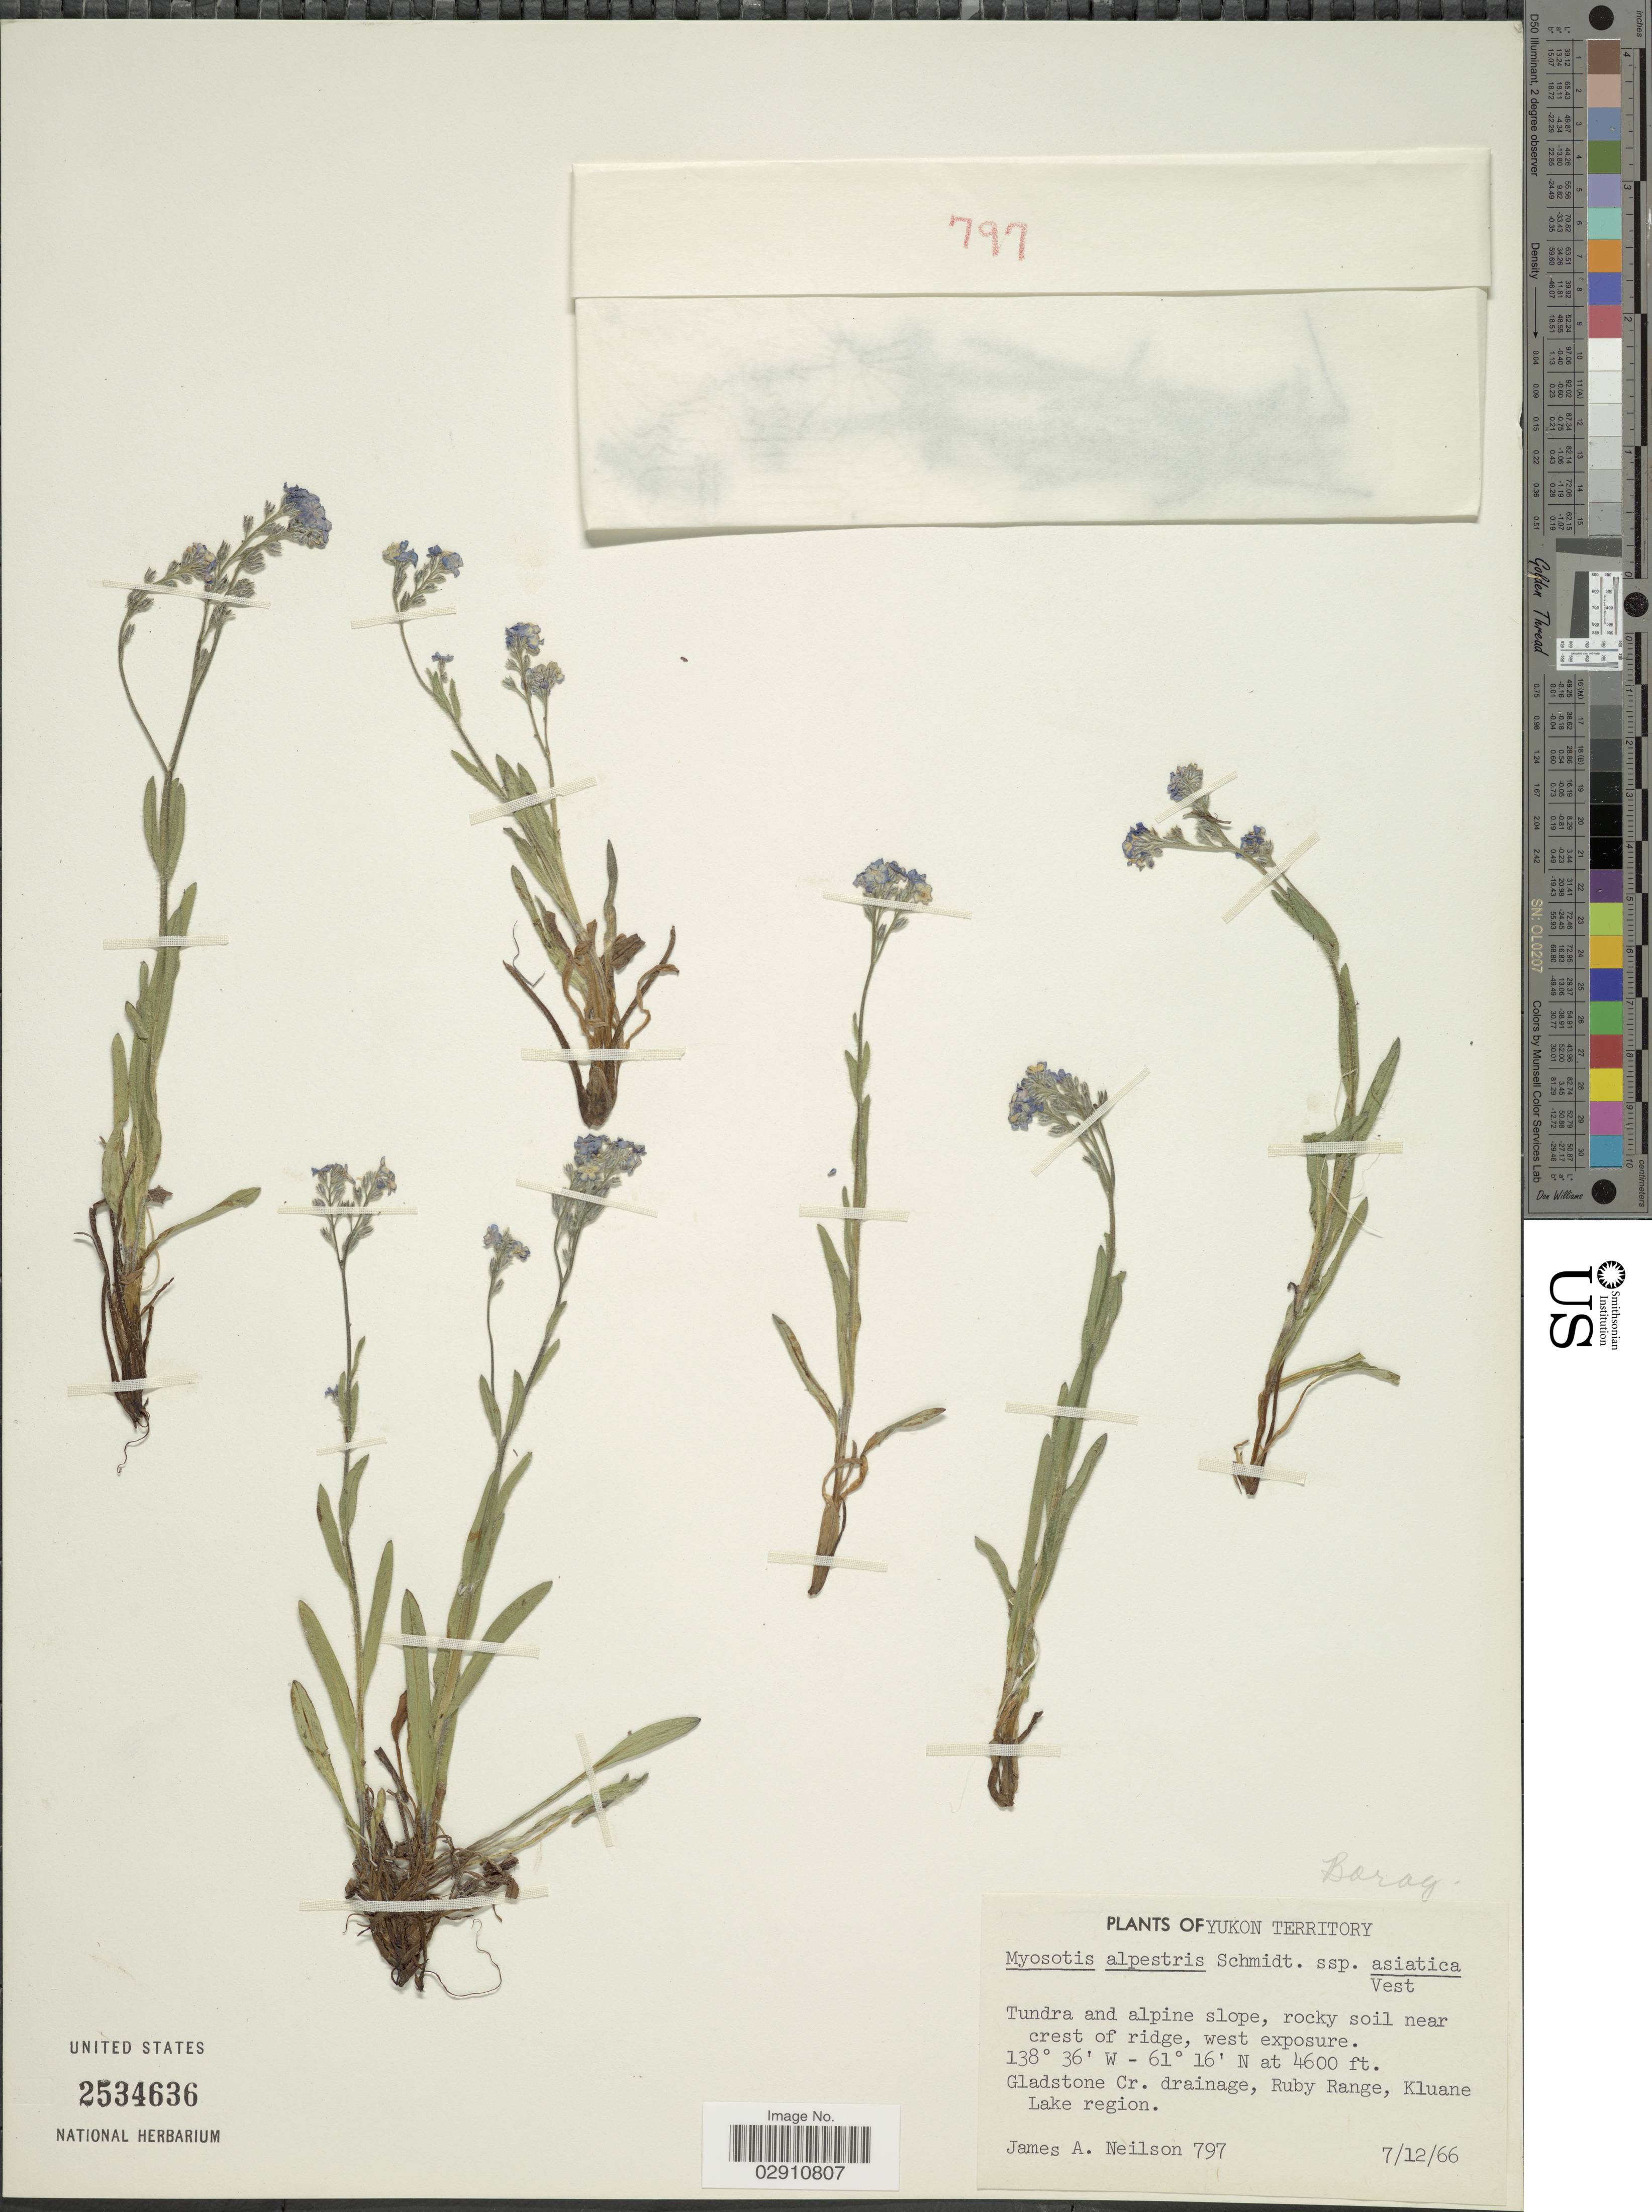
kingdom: Plantae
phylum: Tracheophyta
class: Magnoliopsida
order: Boraginales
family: Boraginaceae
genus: Myosotis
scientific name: Myosotis alpestris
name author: F.W. Schmidt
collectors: J. Neilson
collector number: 797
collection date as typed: Transcribed d/m/y: 7/12/66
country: Canada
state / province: Yukon Territory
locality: Gladstone Cr. drainage, Ruby Range, Kluane Lake region.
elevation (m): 1402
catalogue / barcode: US 2534636